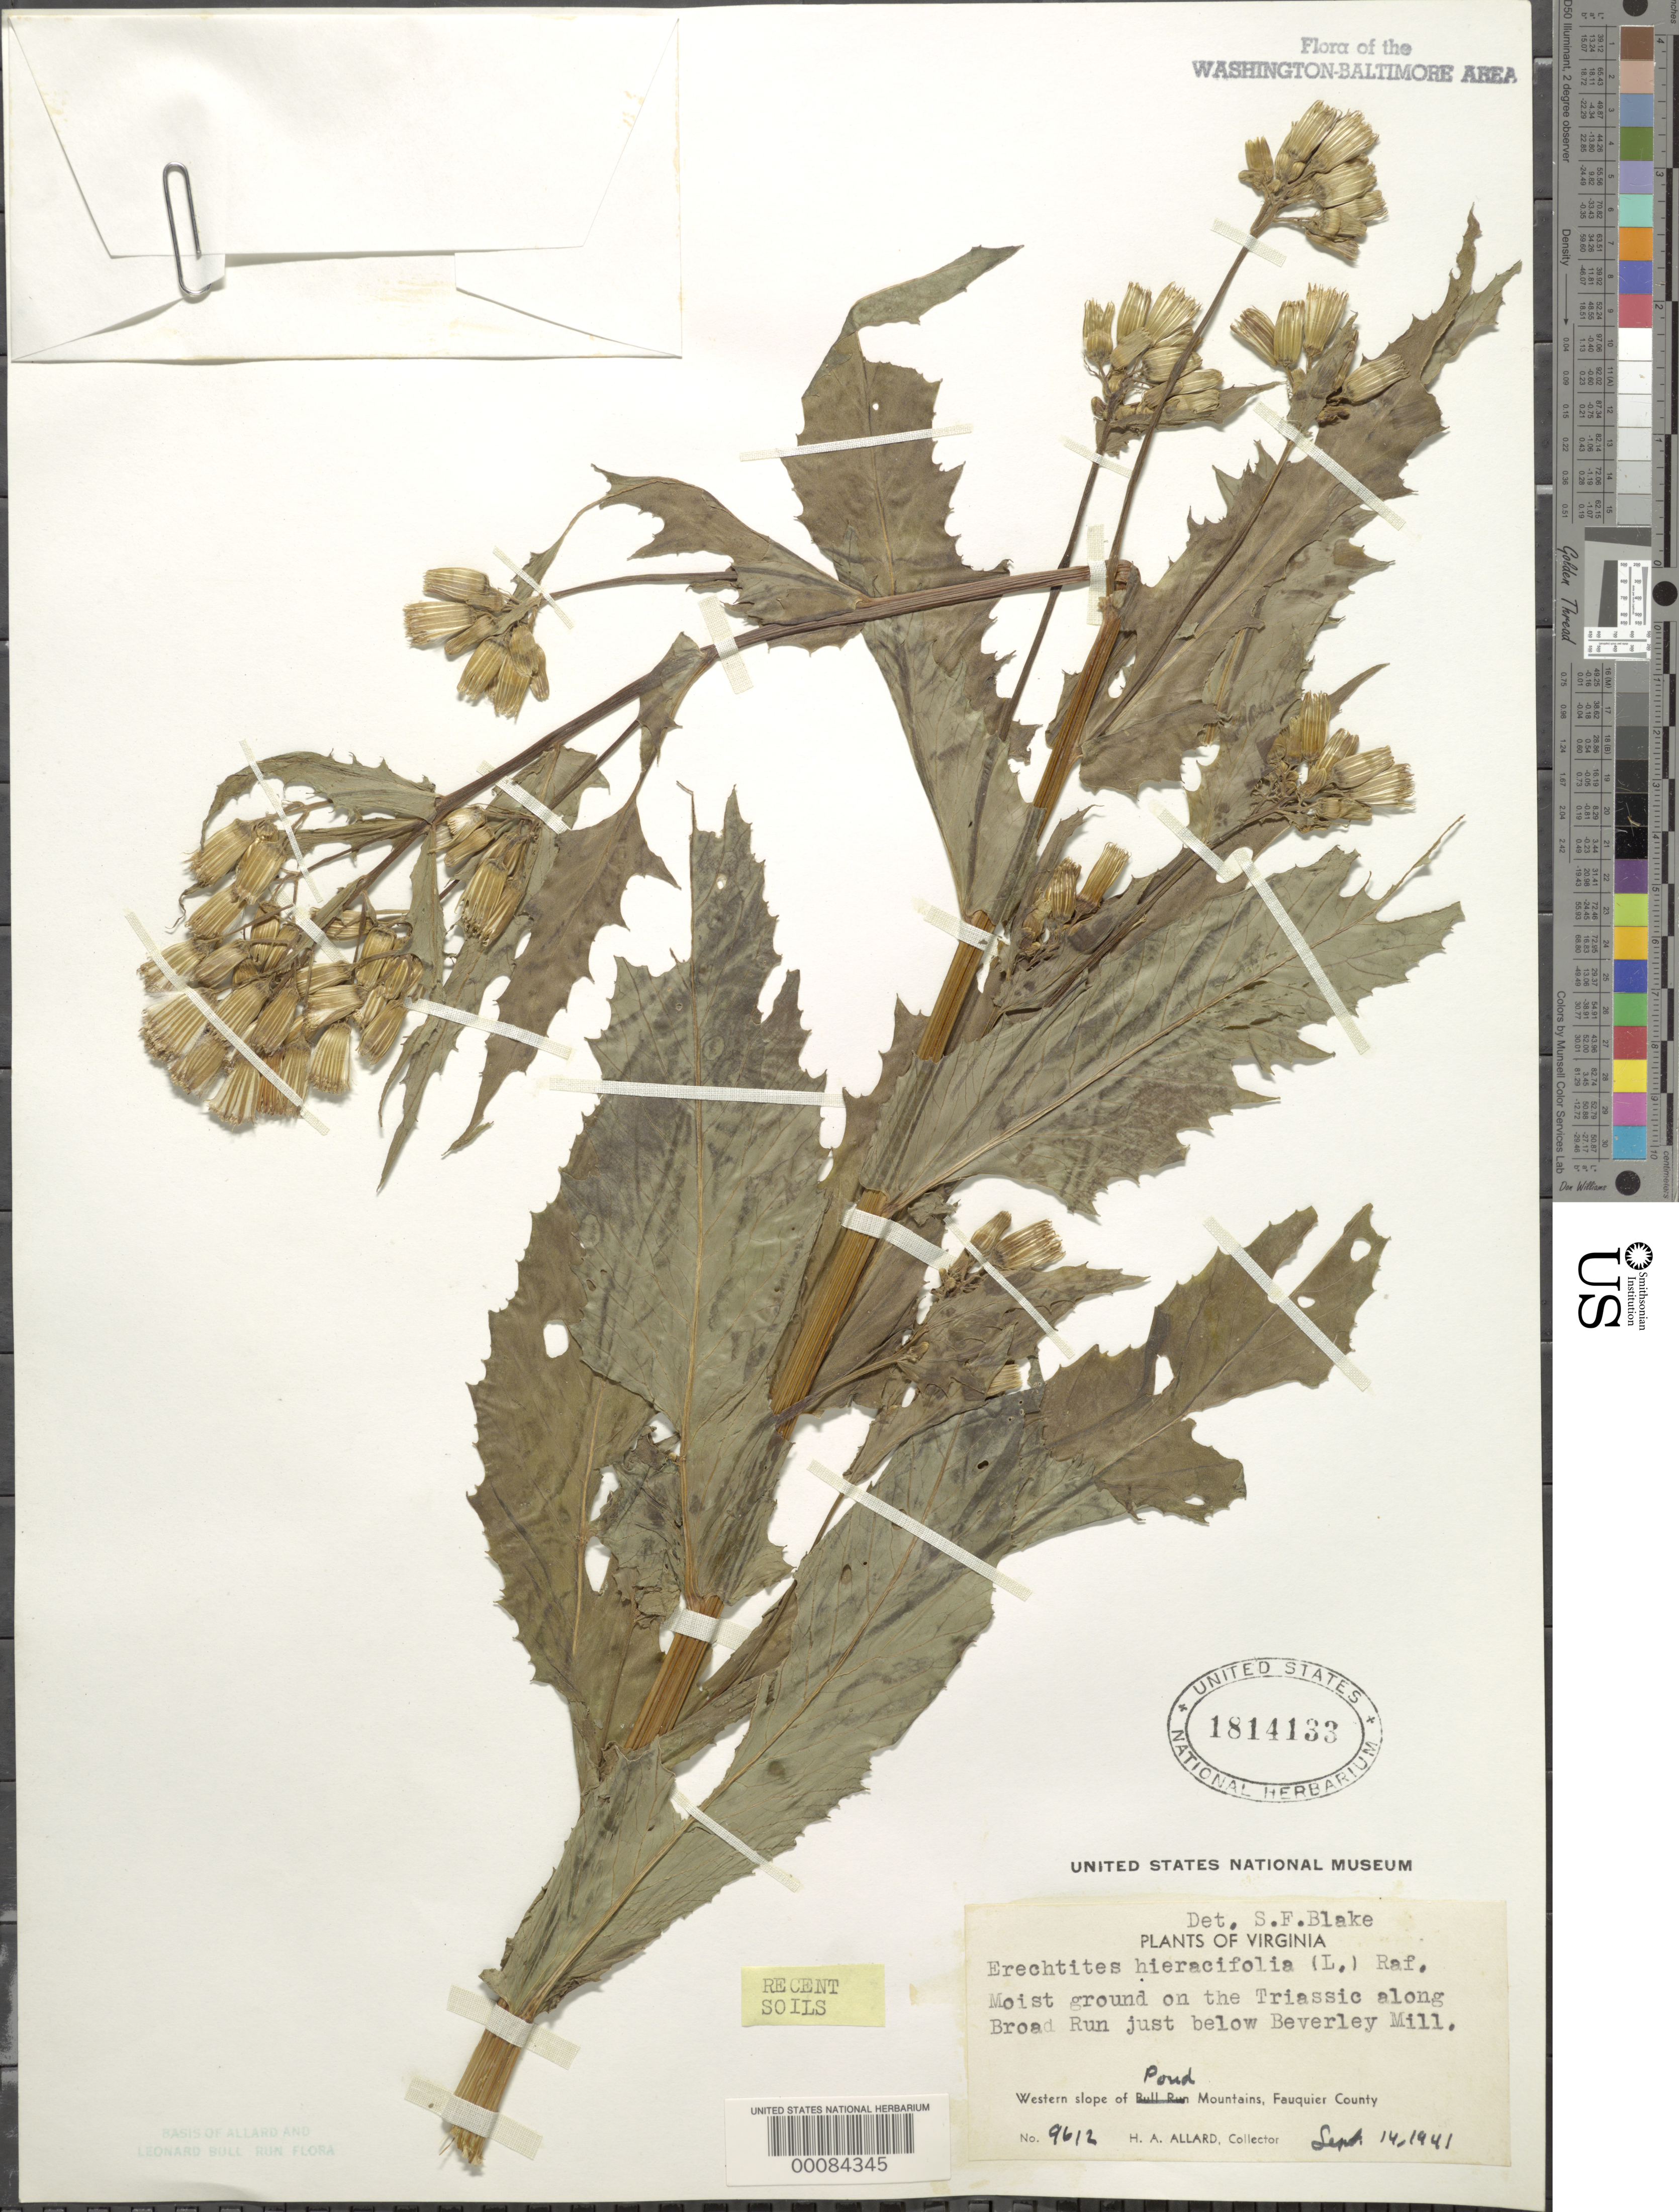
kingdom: Plantae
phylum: Tracheophyta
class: Magnoliopsida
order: Asterales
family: Asteraceae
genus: Erechtites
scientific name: Erechtites hieraciifolius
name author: (L.) Raf. ex DC.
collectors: H. A. Allard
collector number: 9612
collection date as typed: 14 Sep 1941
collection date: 1941-09-14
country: United States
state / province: Virginia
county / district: Fauquier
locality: Broad Run below Beverley Mill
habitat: Moist ground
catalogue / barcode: US 1814133